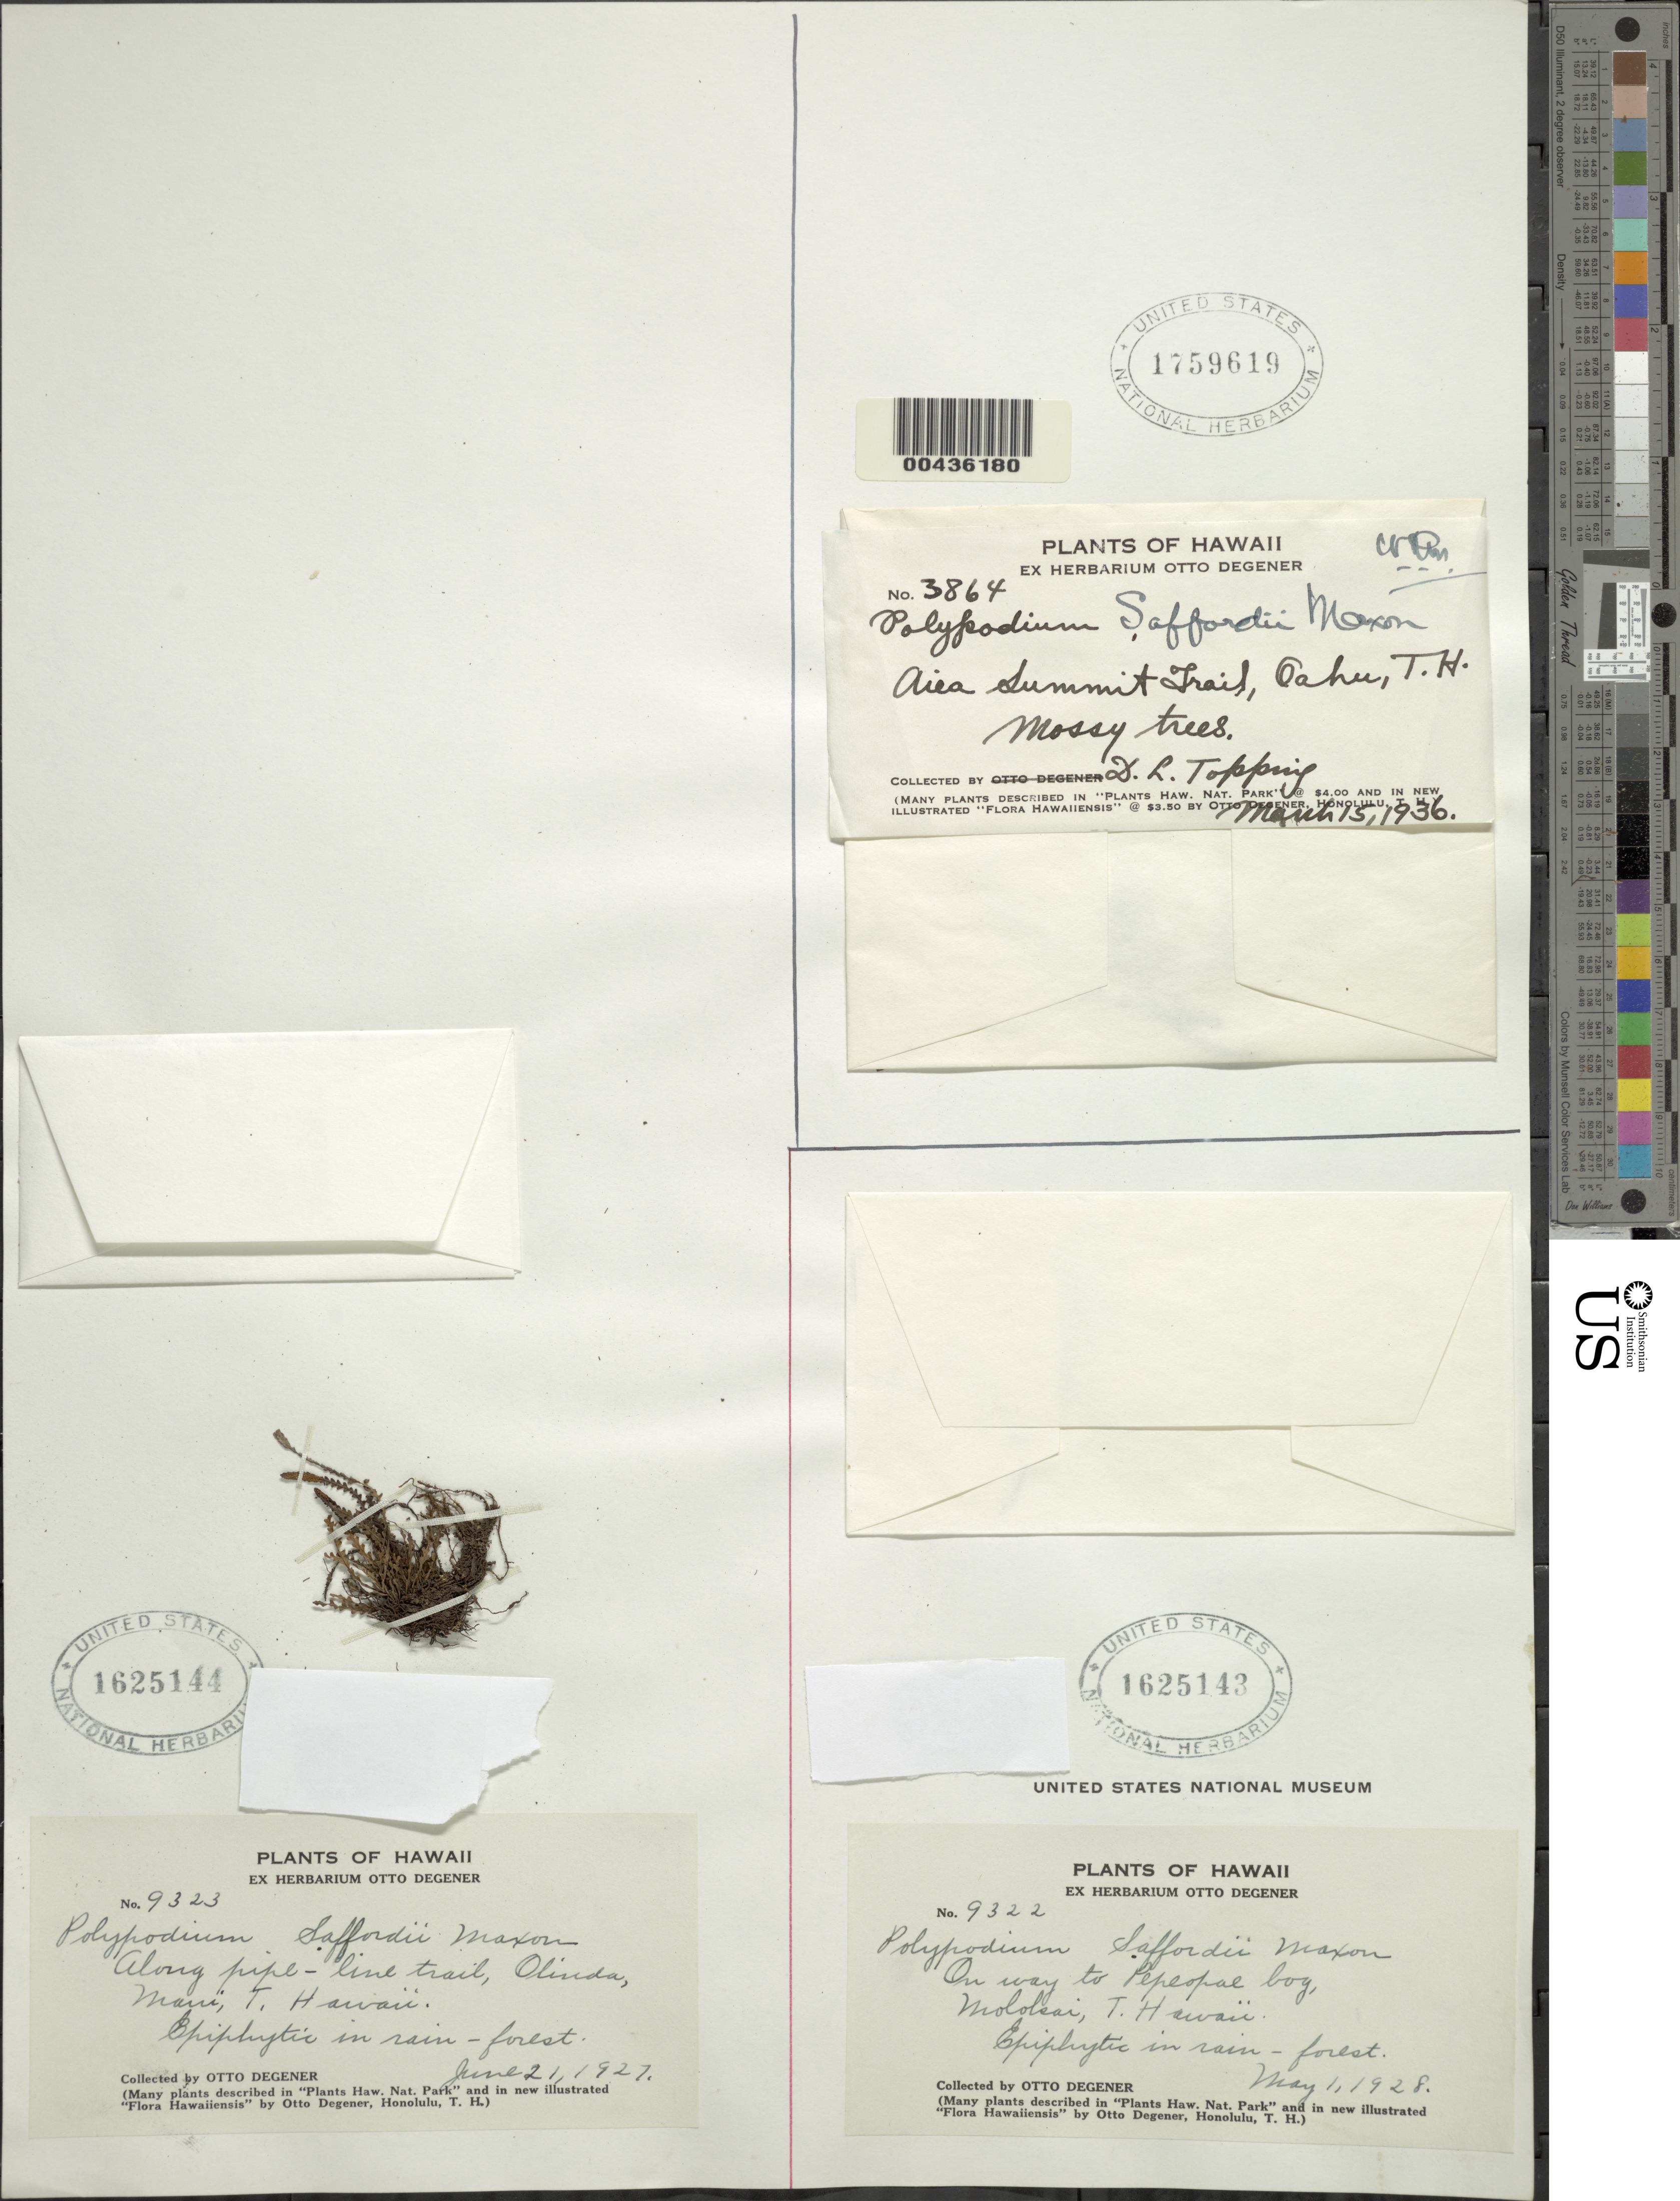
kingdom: Plantae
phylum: Tracheophyta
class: Polypodiopsida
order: Polypodiales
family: Polypodiaceae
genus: Stenogrammitis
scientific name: Stenogrammitis saffordii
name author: (Maxon) Labiak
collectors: D. L. Topping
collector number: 3864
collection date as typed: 15 Mar 1936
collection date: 1936-03-15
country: United States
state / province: Hawaii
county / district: Honolulu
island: Oahu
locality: Aiea Summit Trail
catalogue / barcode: US 1759619